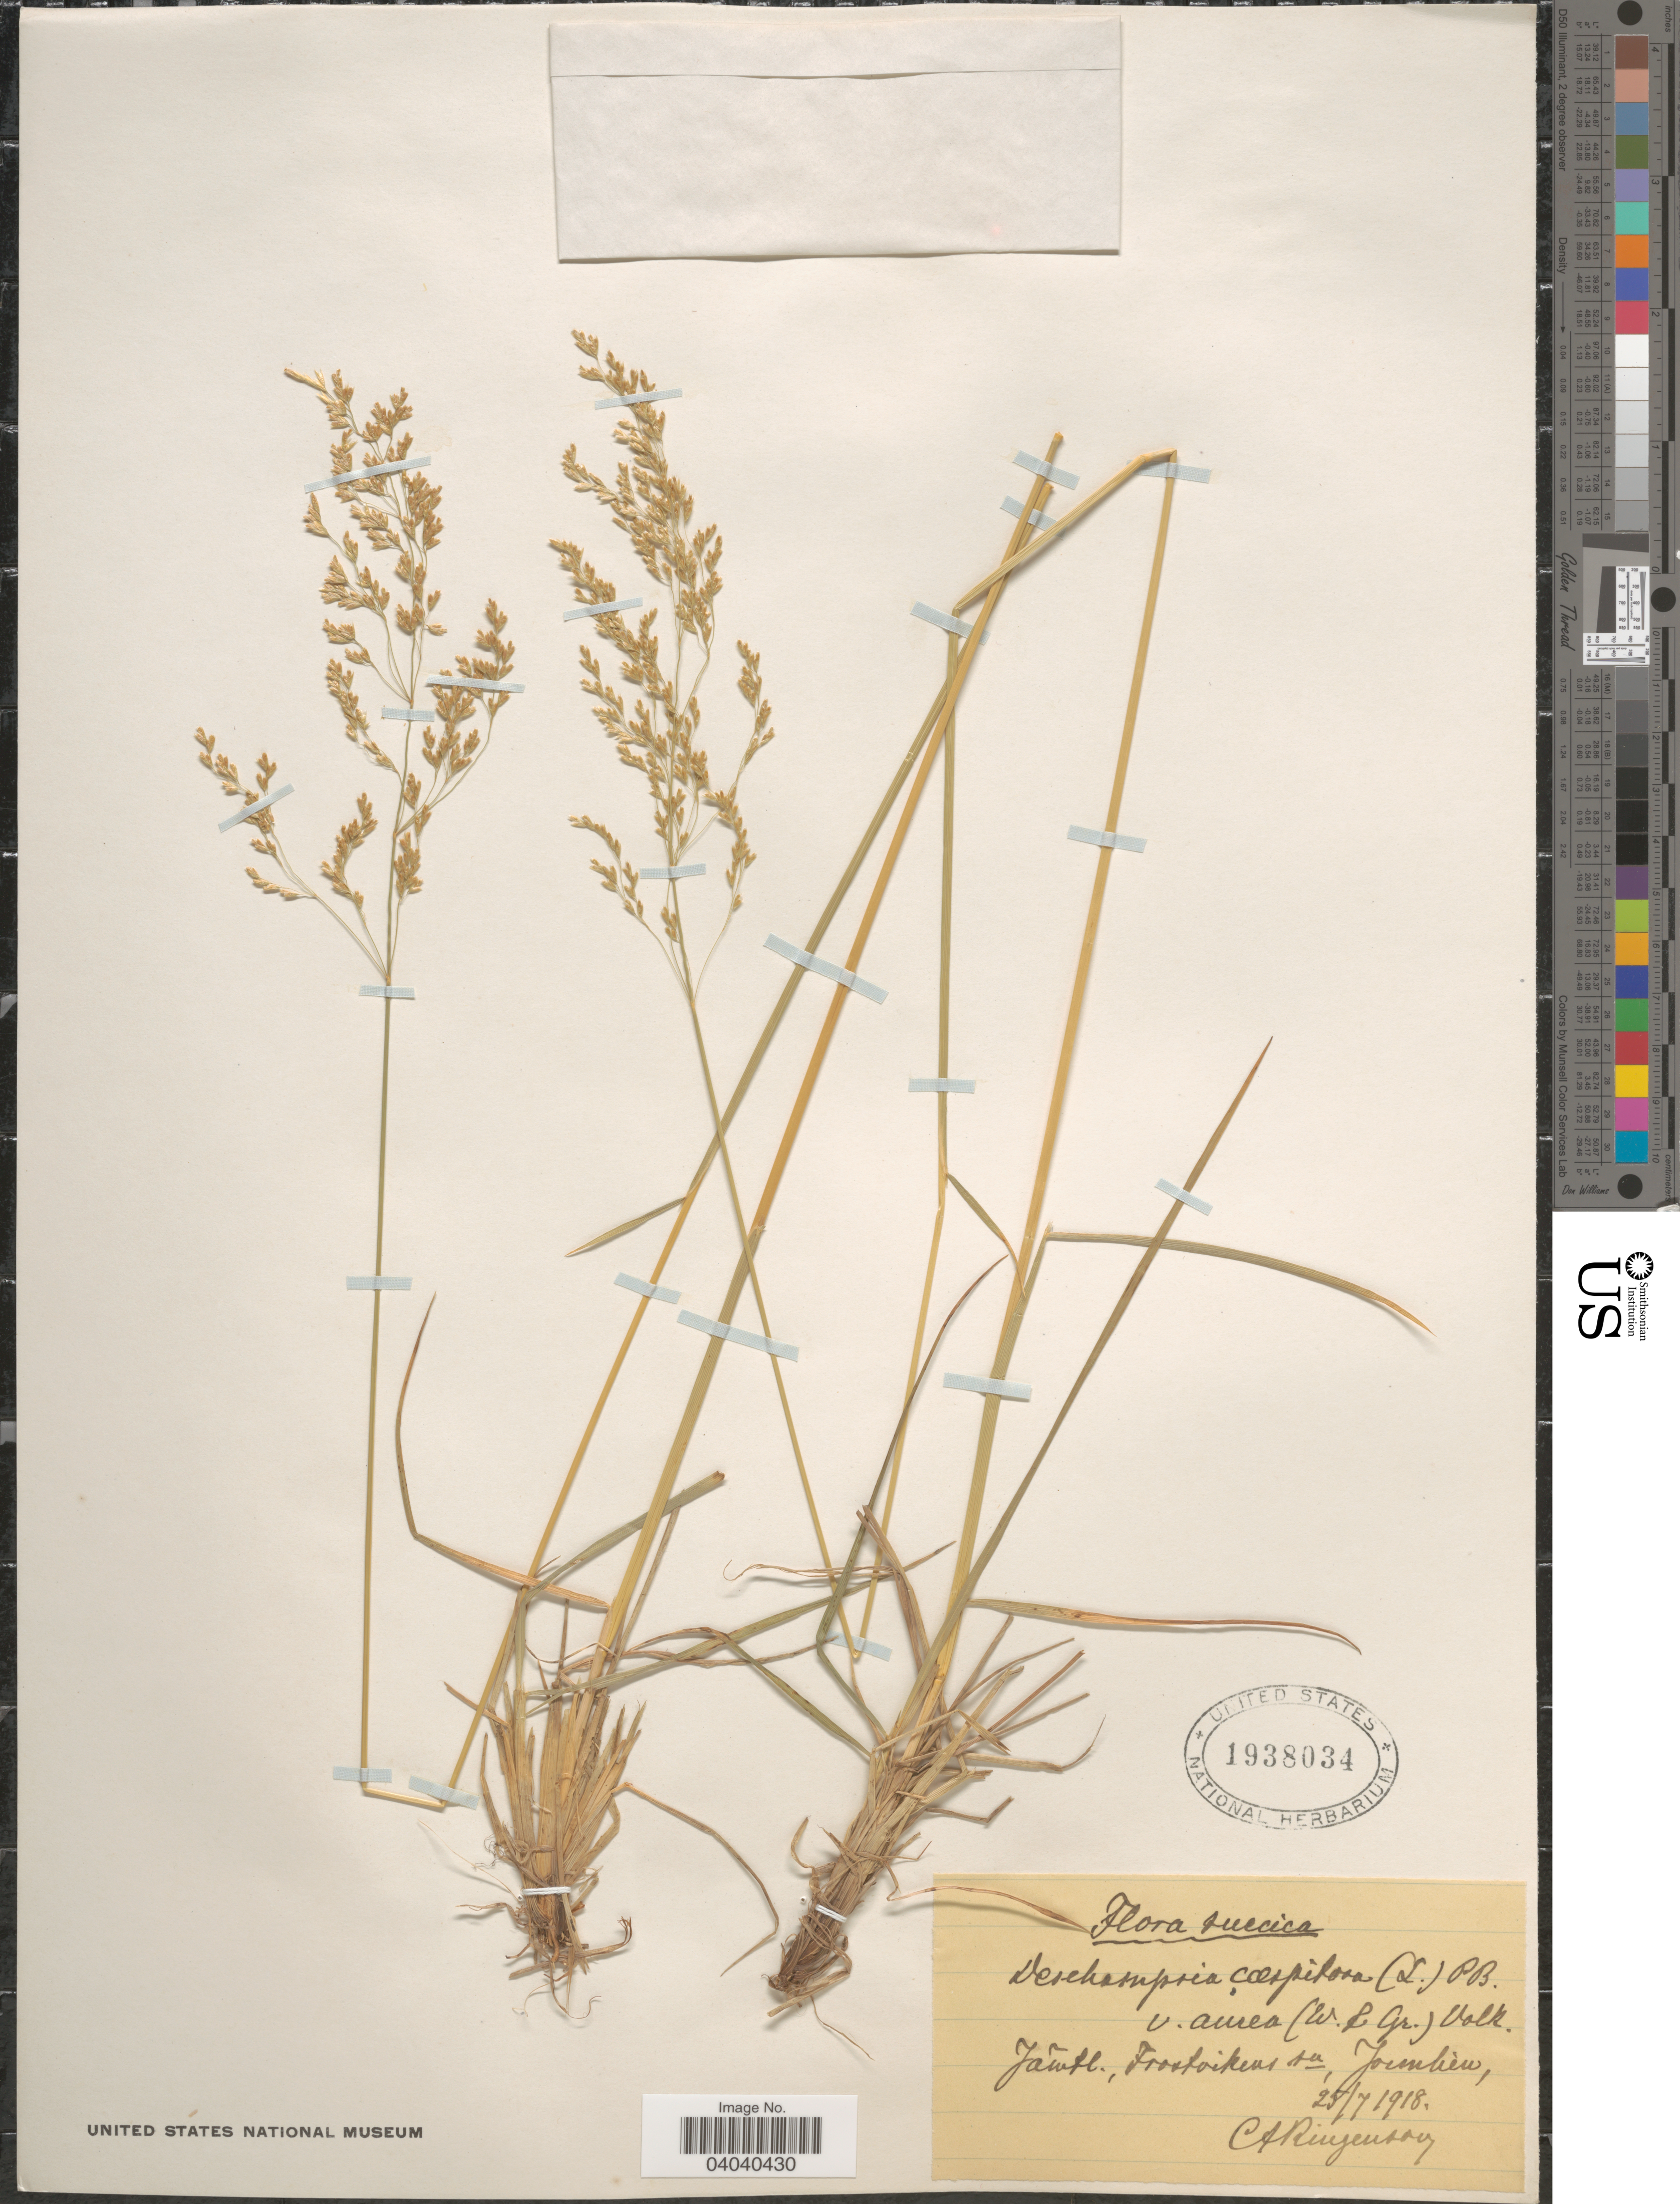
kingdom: Plantae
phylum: Tracheophyta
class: Liliopsida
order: Poales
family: Poaceae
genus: Deschampsia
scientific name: Deschampsia cespitosa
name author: (L.) P. Beauv.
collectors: C. Rinjensov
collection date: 1918-07-25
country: Sweden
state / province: Jämtland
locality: Suecica. Jãmtl., Frostviken sn, Jormbien. [interpreted]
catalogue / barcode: US 1938034